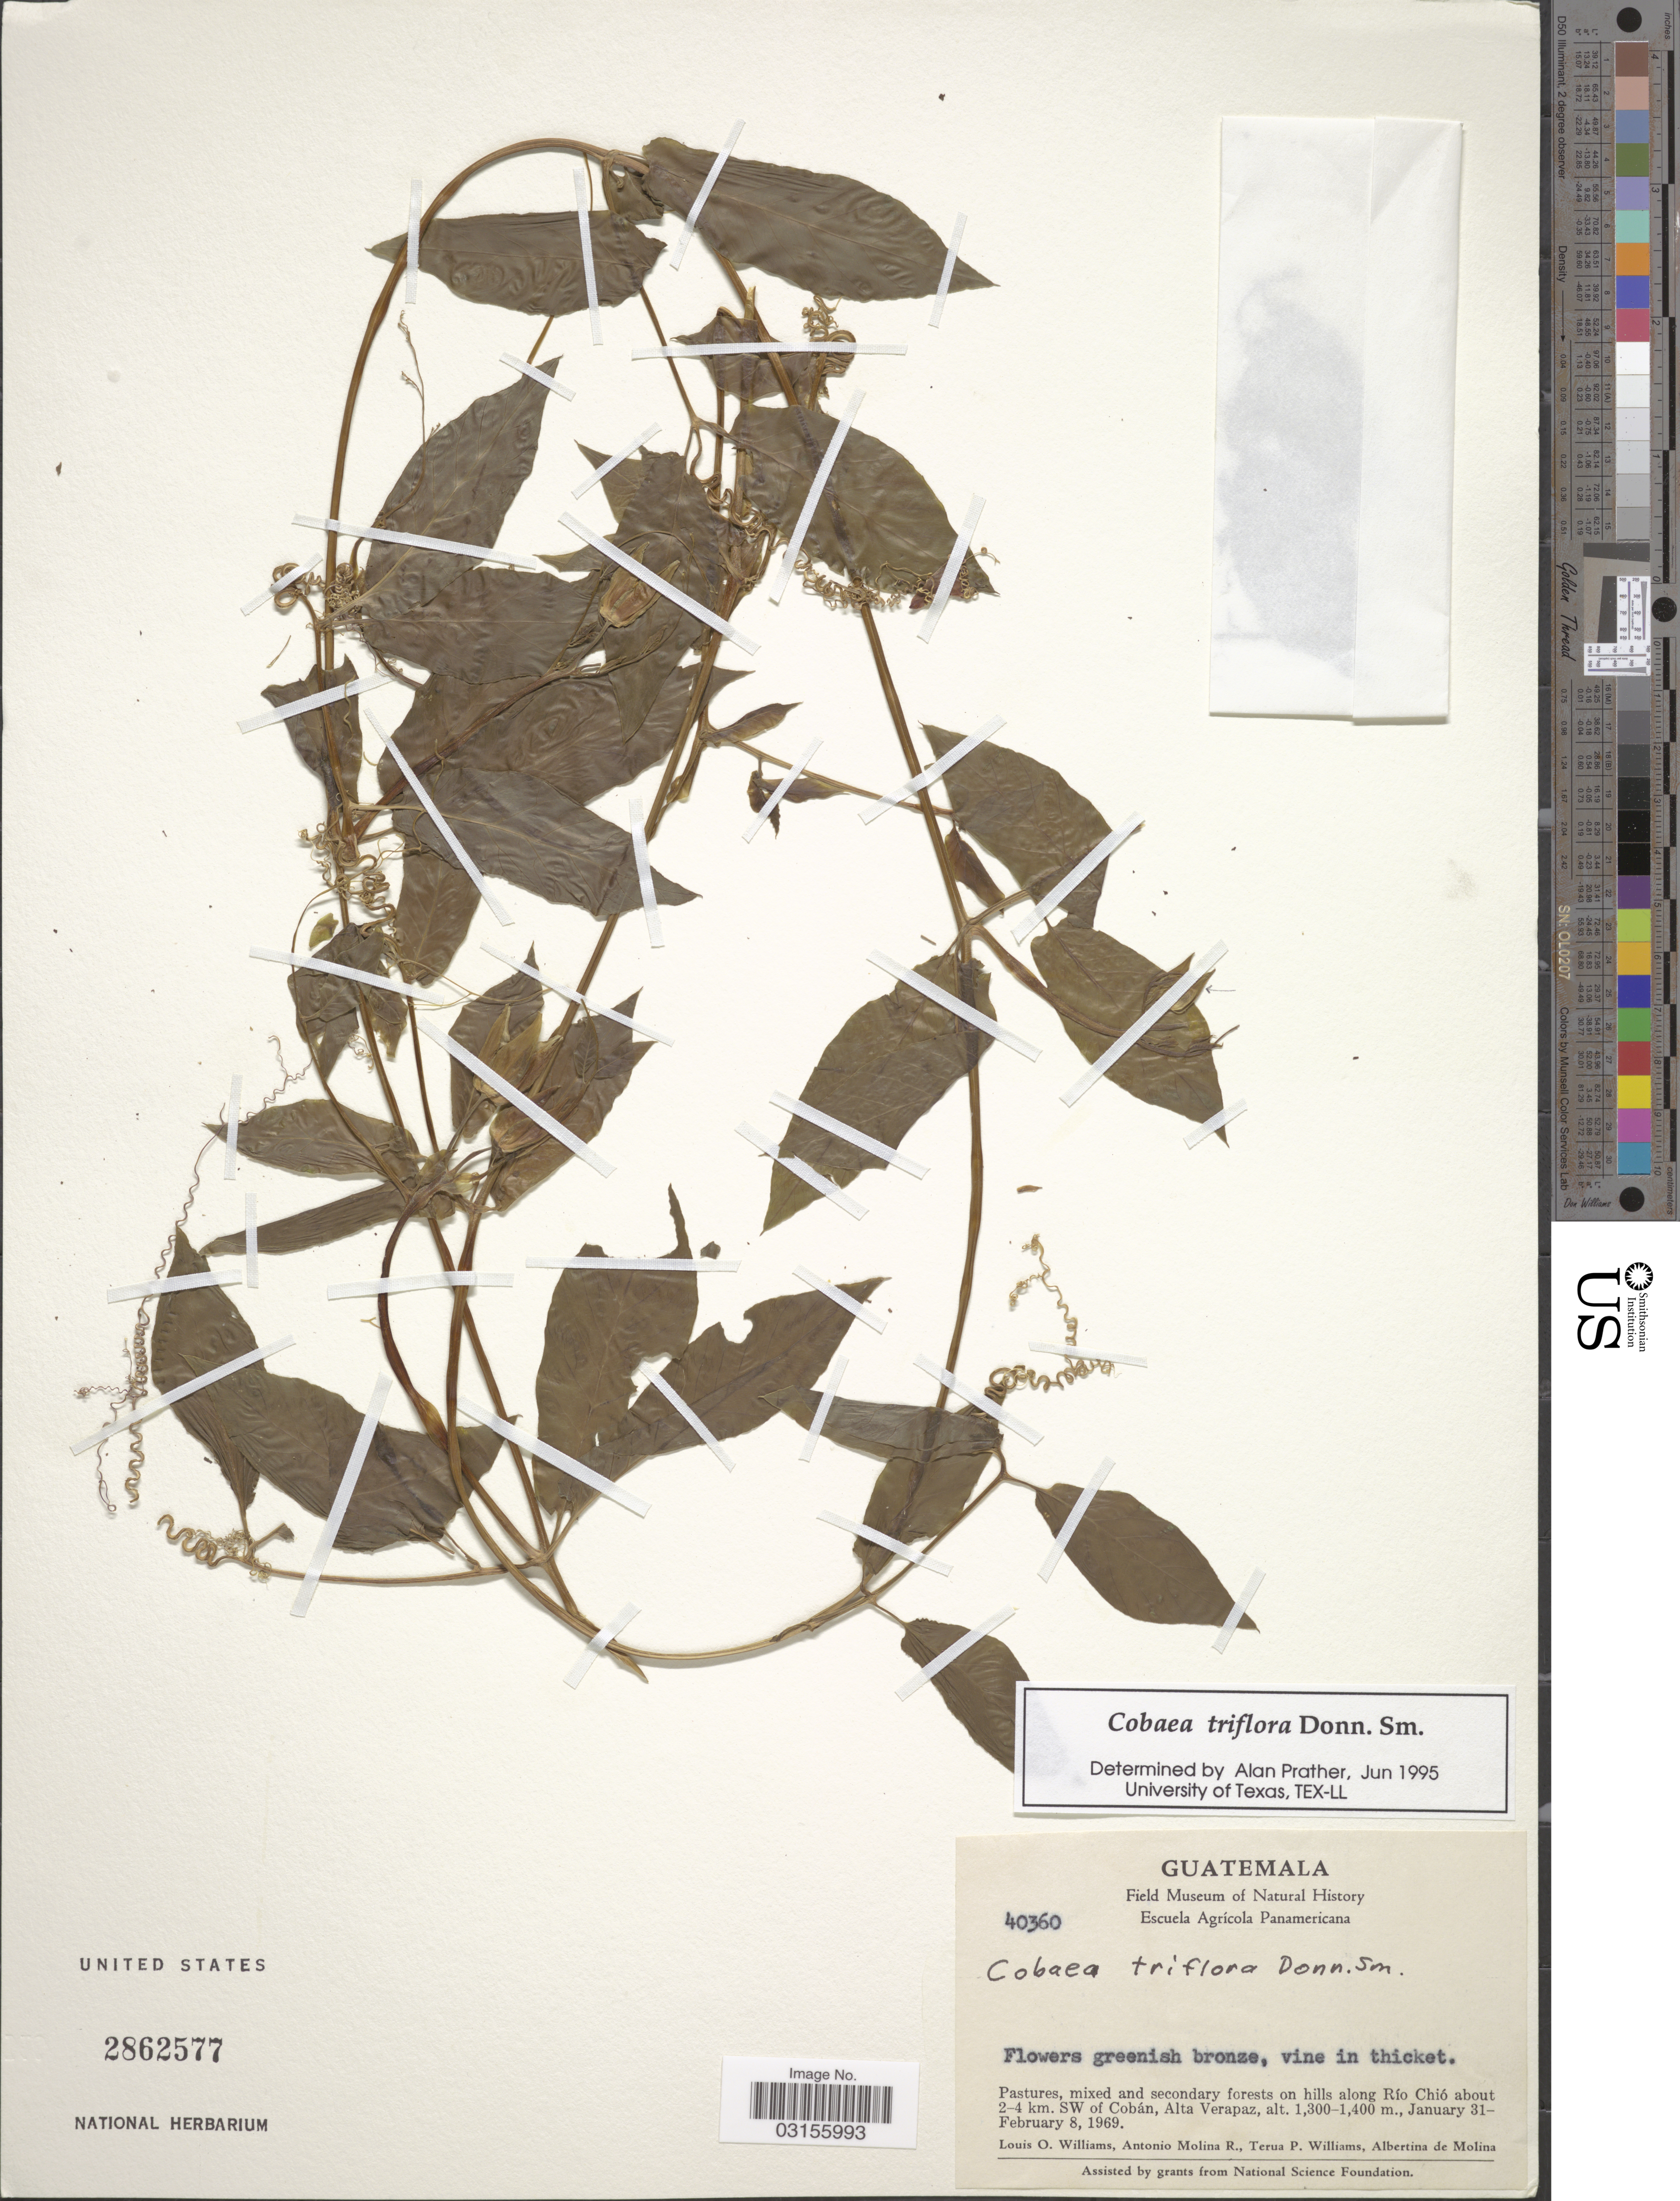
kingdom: Plantae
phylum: Tracheophyta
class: Magnoliopsida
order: Ericales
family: Polemoniaceae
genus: Cobaea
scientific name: Cobaea triflora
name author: Donn. Sm.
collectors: L. O. Williams, A. Molina R., T. Williams & A. R. Molina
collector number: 40360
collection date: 1969-01-31/1969-02-08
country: Guatemala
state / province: Alta Verapaz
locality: Pastures, mixed and secondary forests on hills along Río Chió about 2-4 km. SW of Cobán.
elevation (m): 1300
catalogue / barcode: US 2862577